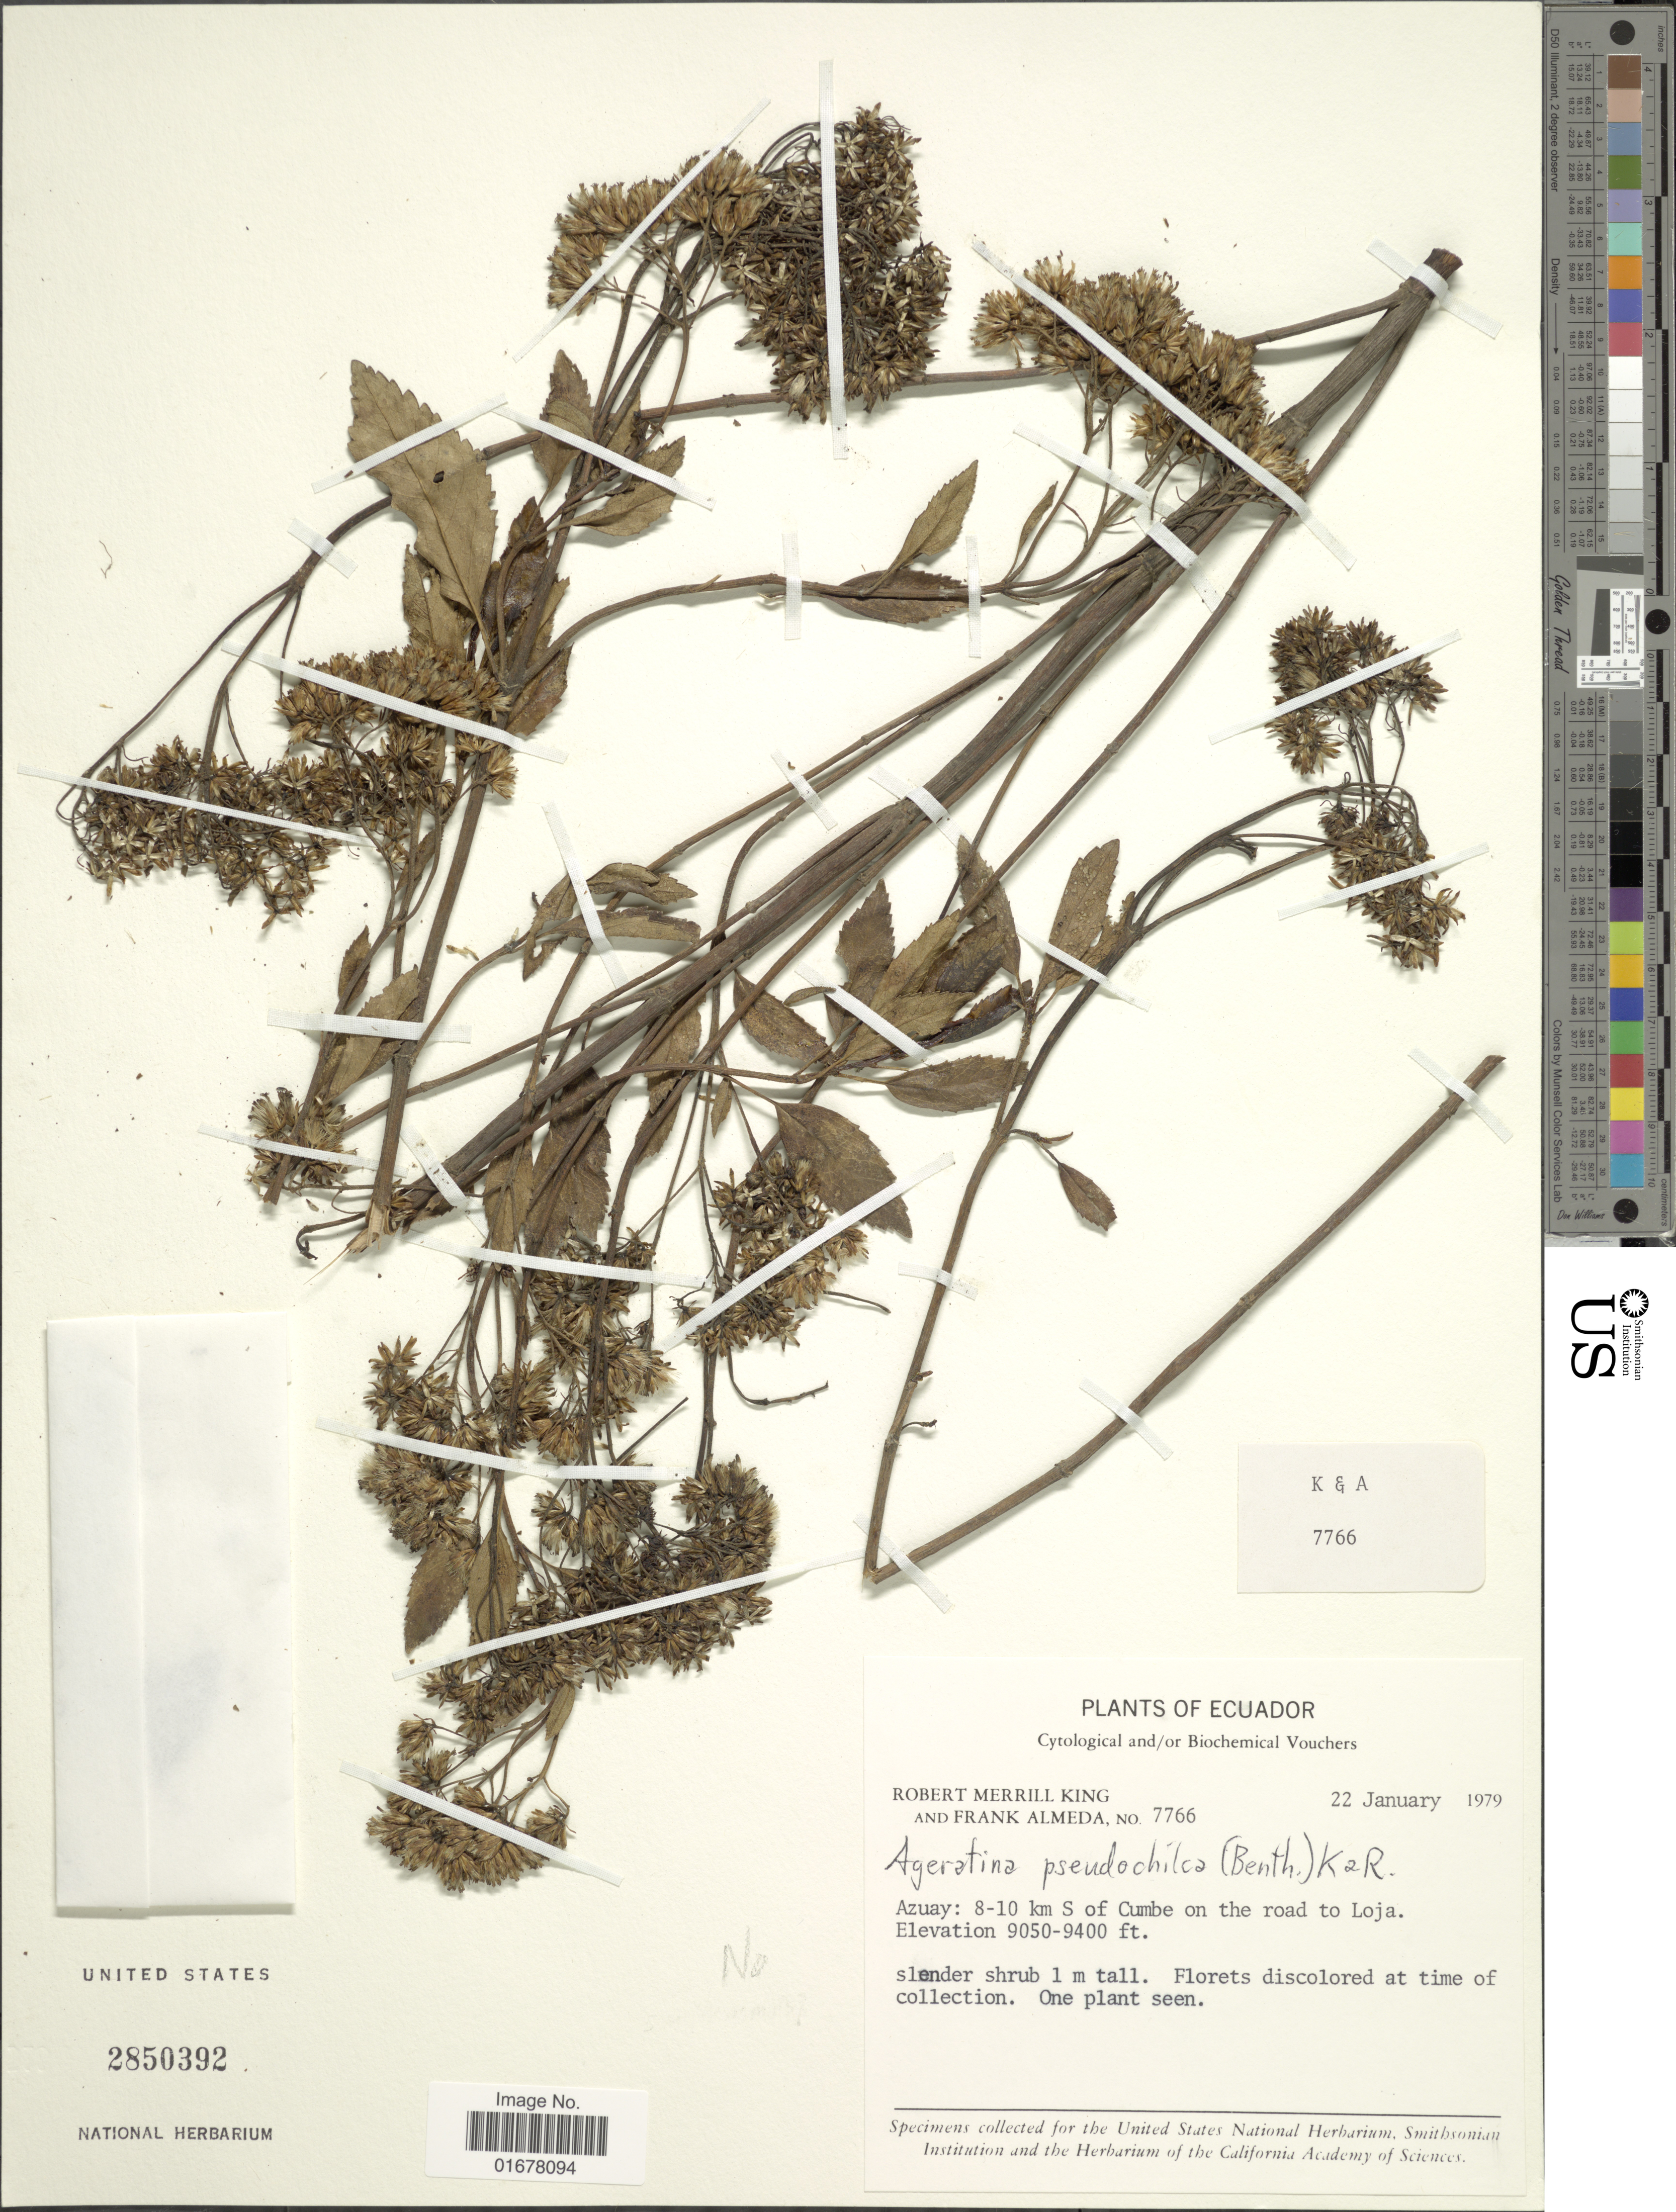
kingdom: Plantae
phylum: Tracheophyta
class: Magnoliopsida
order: Asterales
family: Asteraceae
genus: Ageratina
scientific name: Ageratina sp.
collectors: R. M. King & F. Almeda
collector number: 7766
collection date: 1979-01-22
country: Ecuador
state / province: Azuay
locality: Azuay: 8-10 km S of Cumbe on the road to Loja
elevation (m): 2758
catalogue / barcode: US 2850392